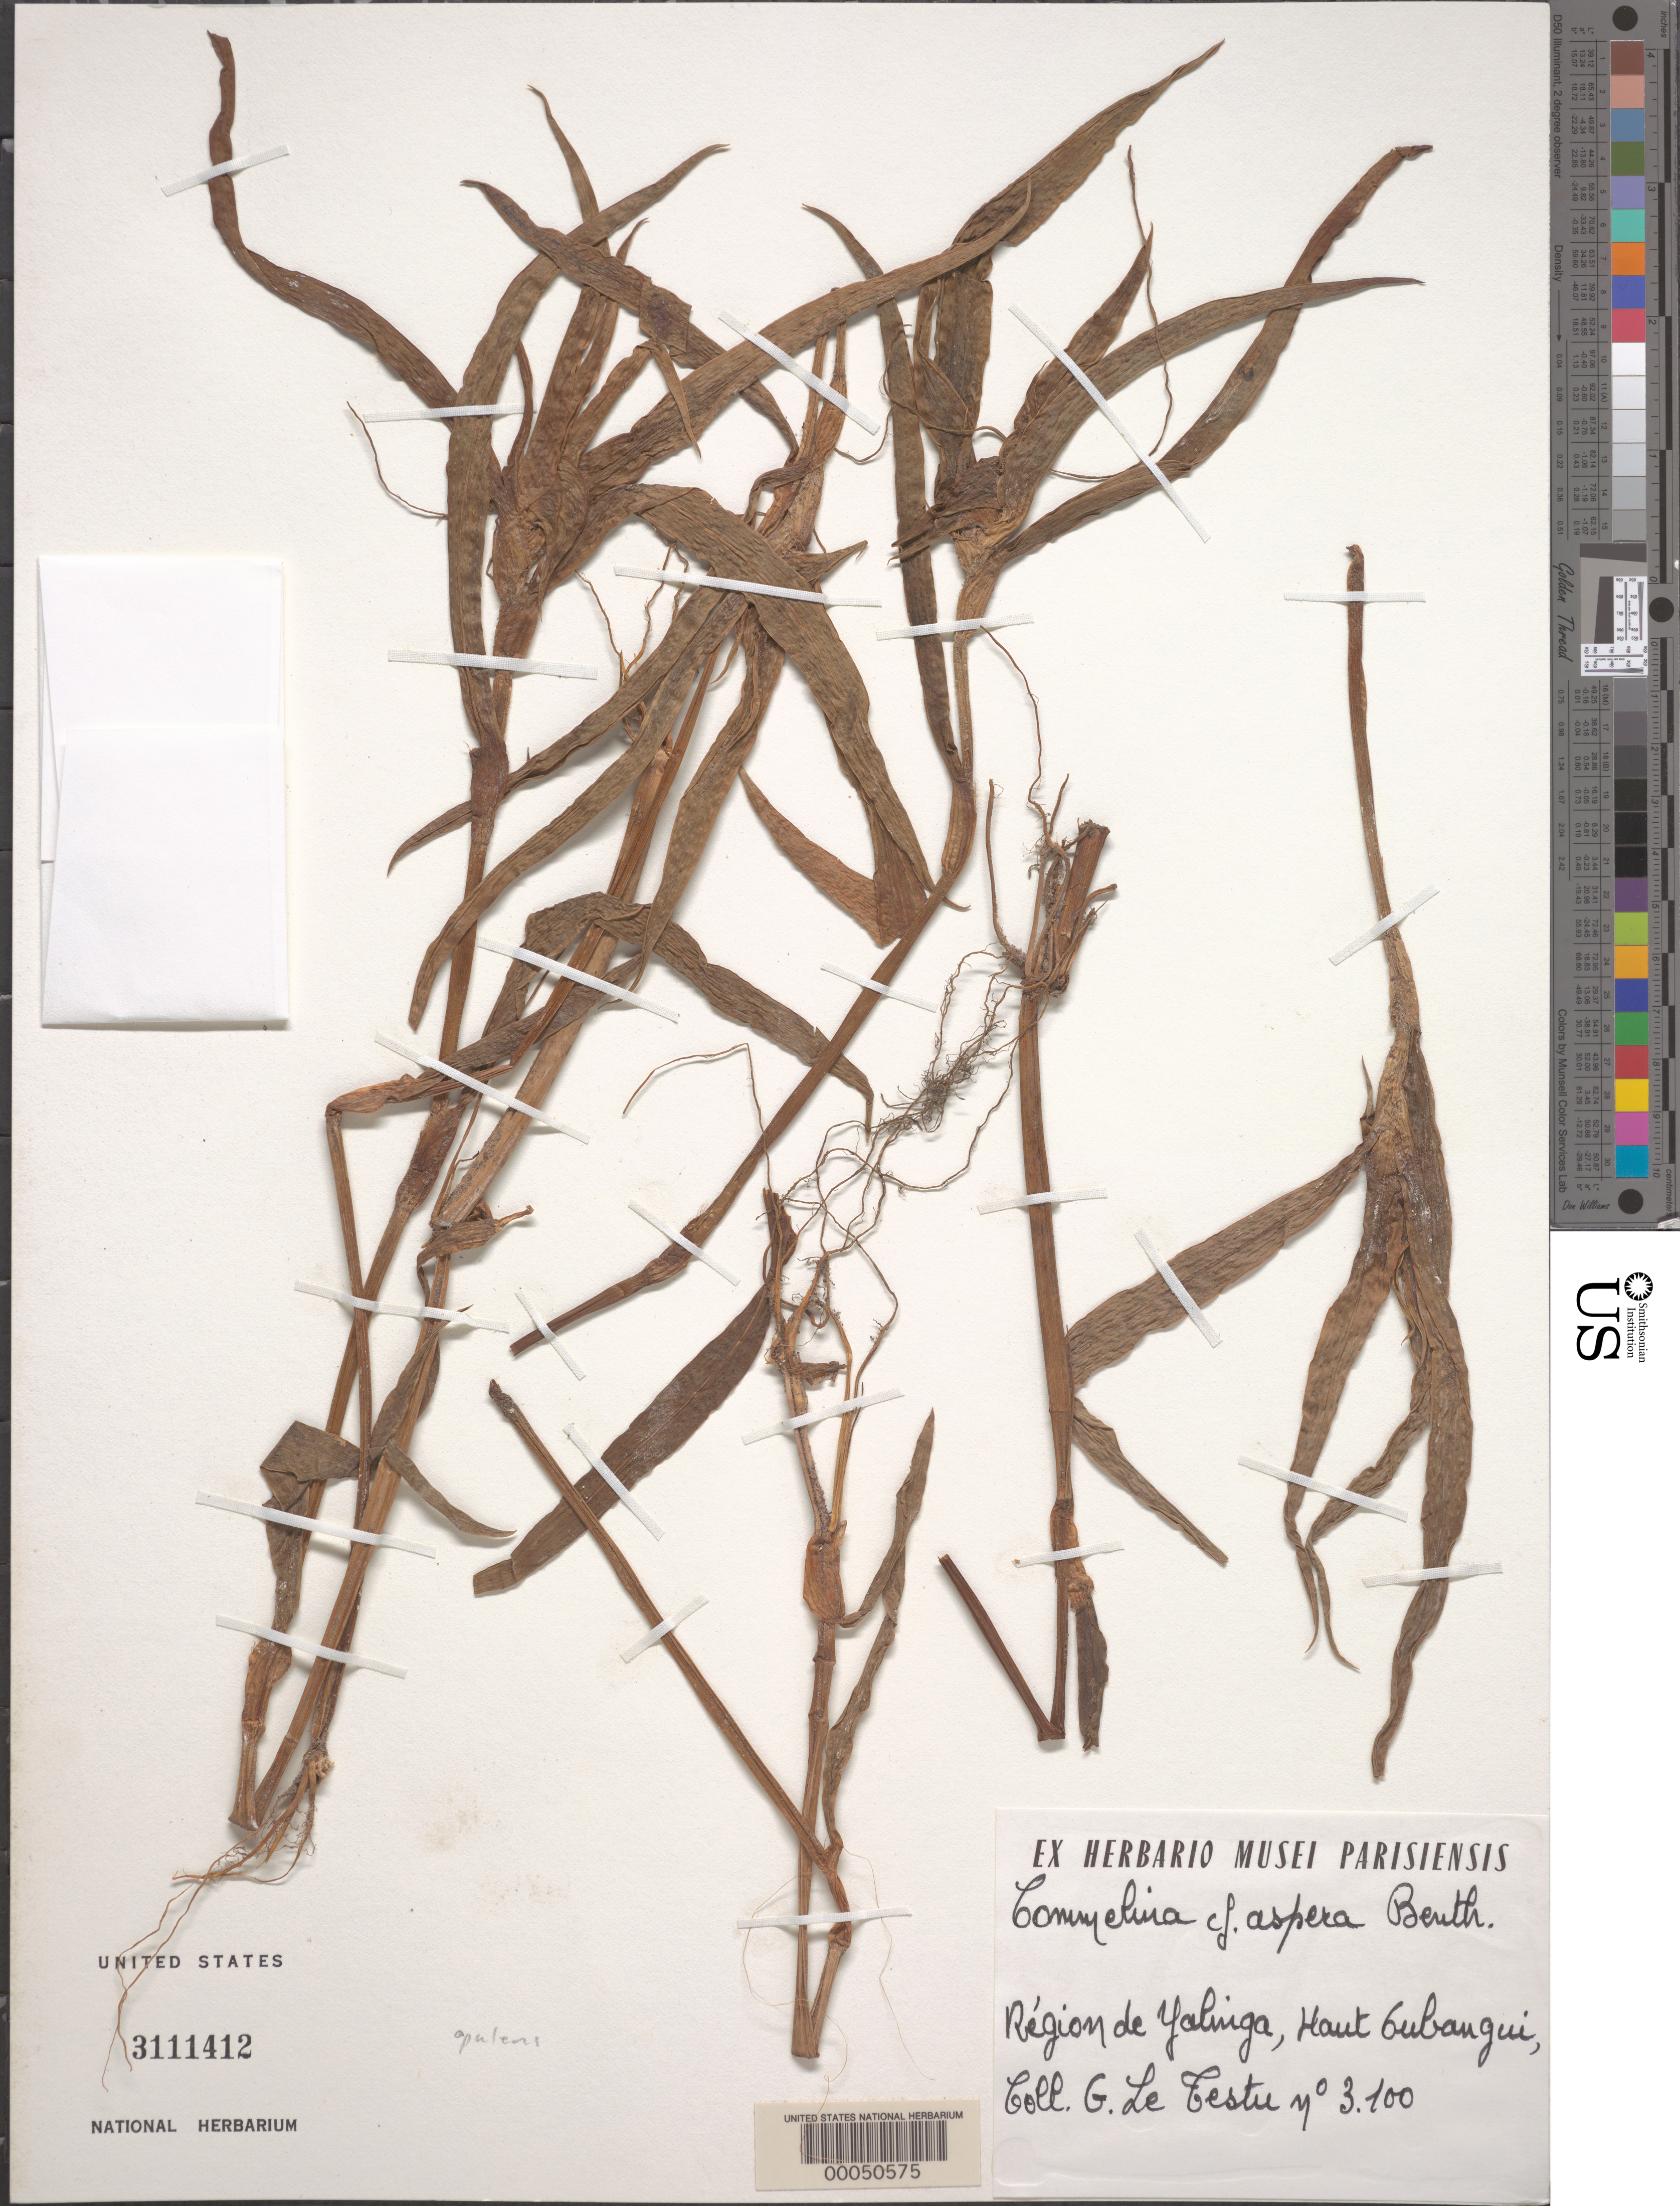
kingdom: Plantae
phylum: Tracheophyta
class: Liliopsida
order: Commelinales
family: Commelinaceae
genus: Commelina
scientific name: Commelina aspera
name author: G. Don ex Benth.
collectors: G. Le Testu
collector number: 3100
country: Central African Republic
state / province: Haute-kotto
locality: Region de Yalinga, Haut Cubangui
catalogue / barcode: US 3111412